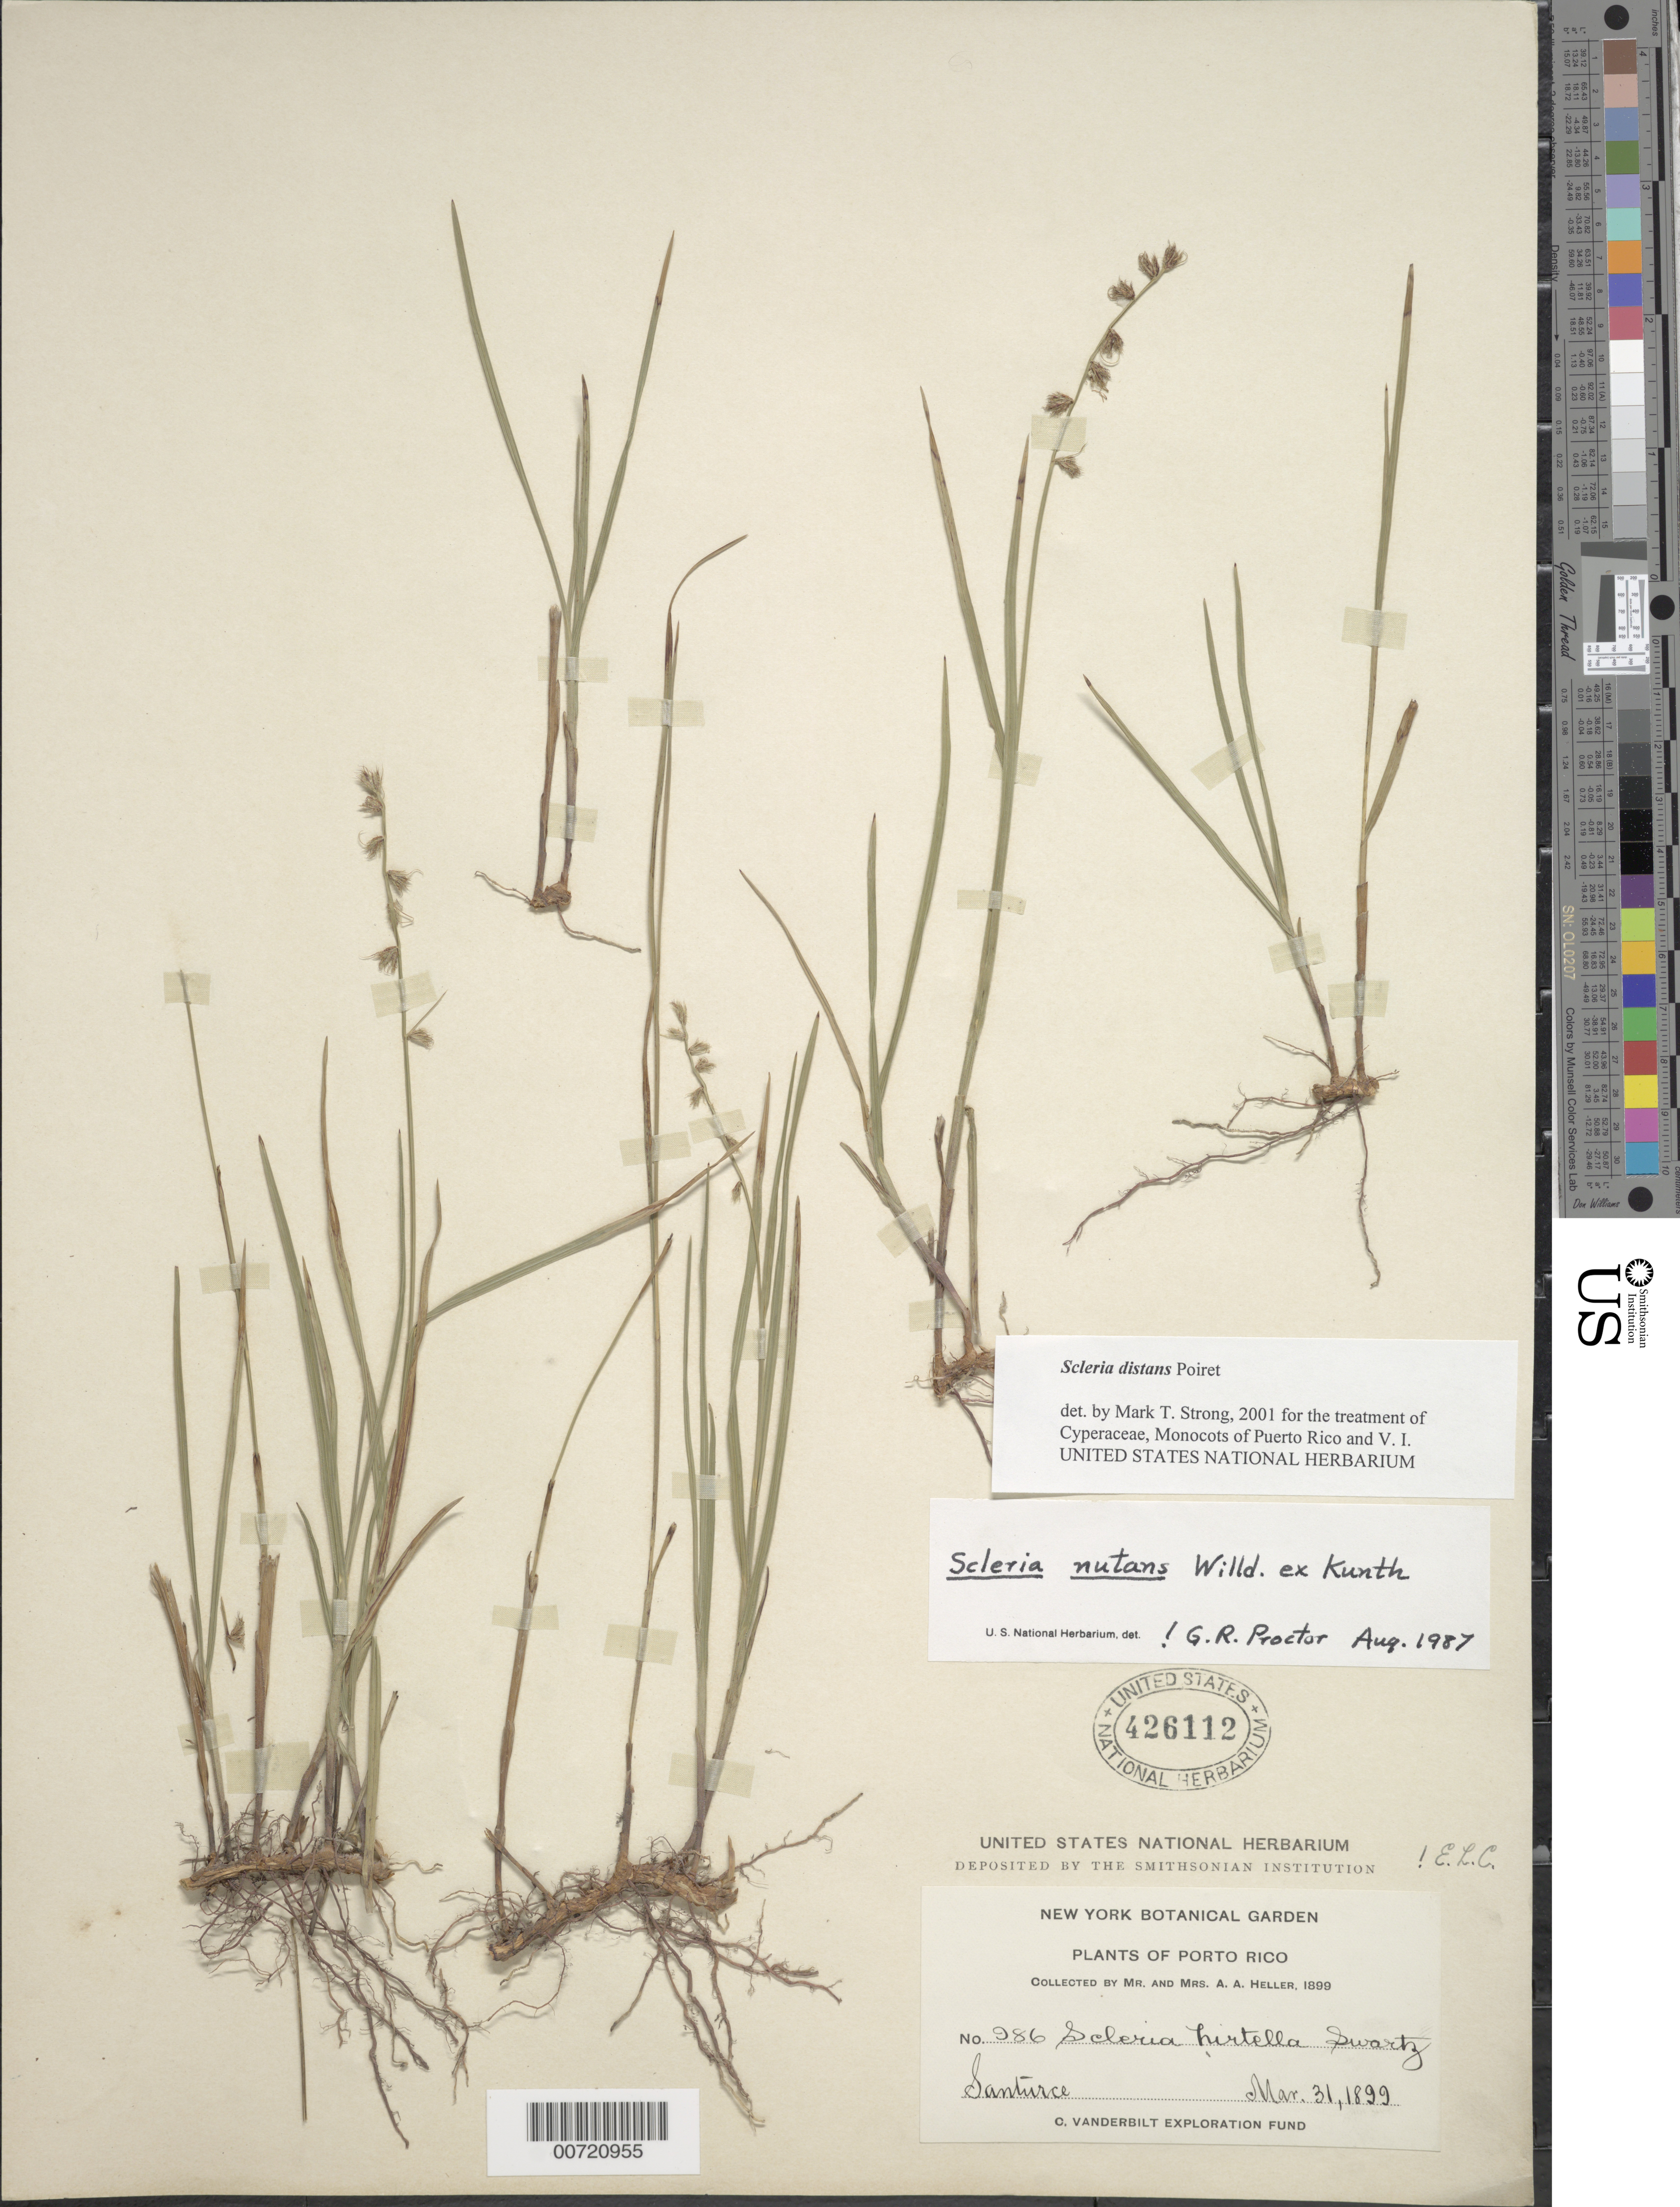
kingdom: Plantae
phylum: Tracheophyta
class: Liliopsida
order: Poales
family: Cyperaceae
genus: Scleria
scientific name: Scleria distans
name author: Poir.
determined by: Strong, M. T., (US), Smithsonian Institution - National Museum of Natural History (UNITED STATES)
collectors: A. A. Heller & E. G. Heller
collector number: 986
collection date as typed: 31 Mar 1899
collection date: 1899-03-31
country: Puerto Rico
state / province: San Juan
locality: Santurce.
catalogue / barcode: US 426112